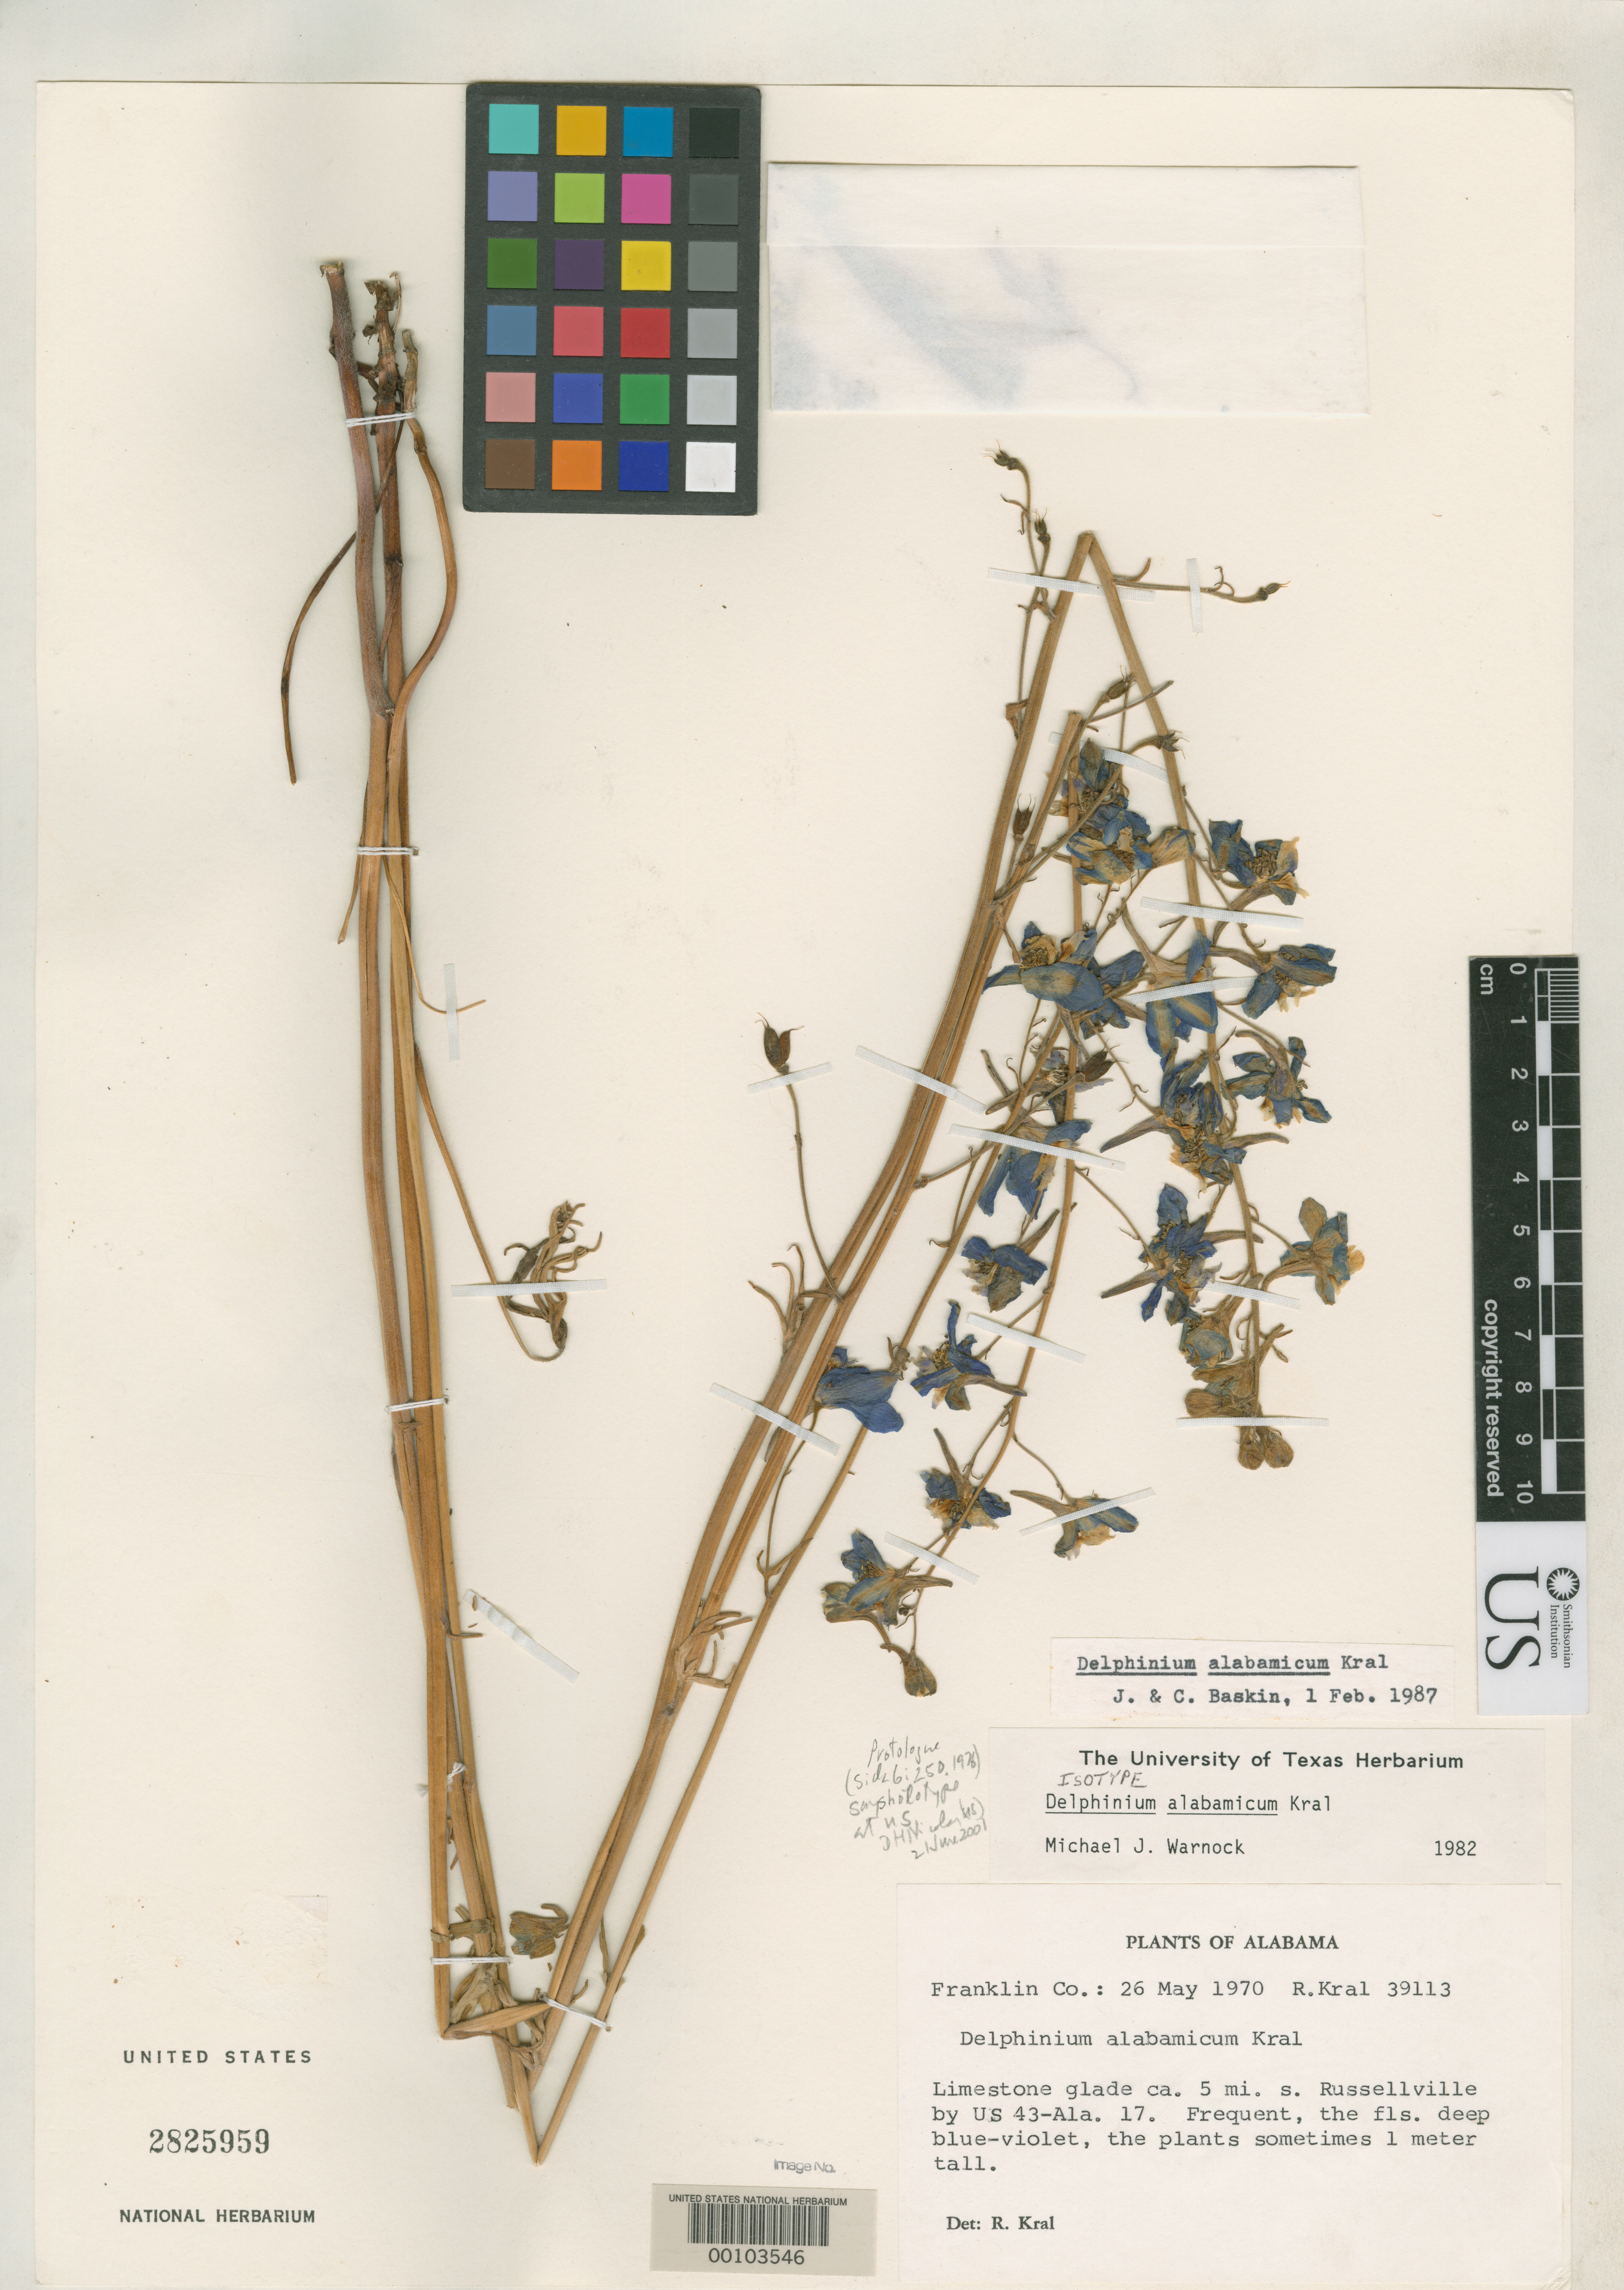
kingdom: Plantae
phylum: Tracheophyta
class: Magnoliopsida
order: Ranunculales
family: Ranunculaceae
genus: Delphinium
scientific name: Delphinium alabamicum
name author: Kral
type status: Isotype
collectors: R. Kral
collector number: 39113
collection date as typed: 26 May 1970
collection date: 1970-05-26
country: United States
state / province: Alabama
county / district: Franklin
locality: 5 mi S of Russellville by US 43-Ala. 17.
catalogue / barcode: US 2825959